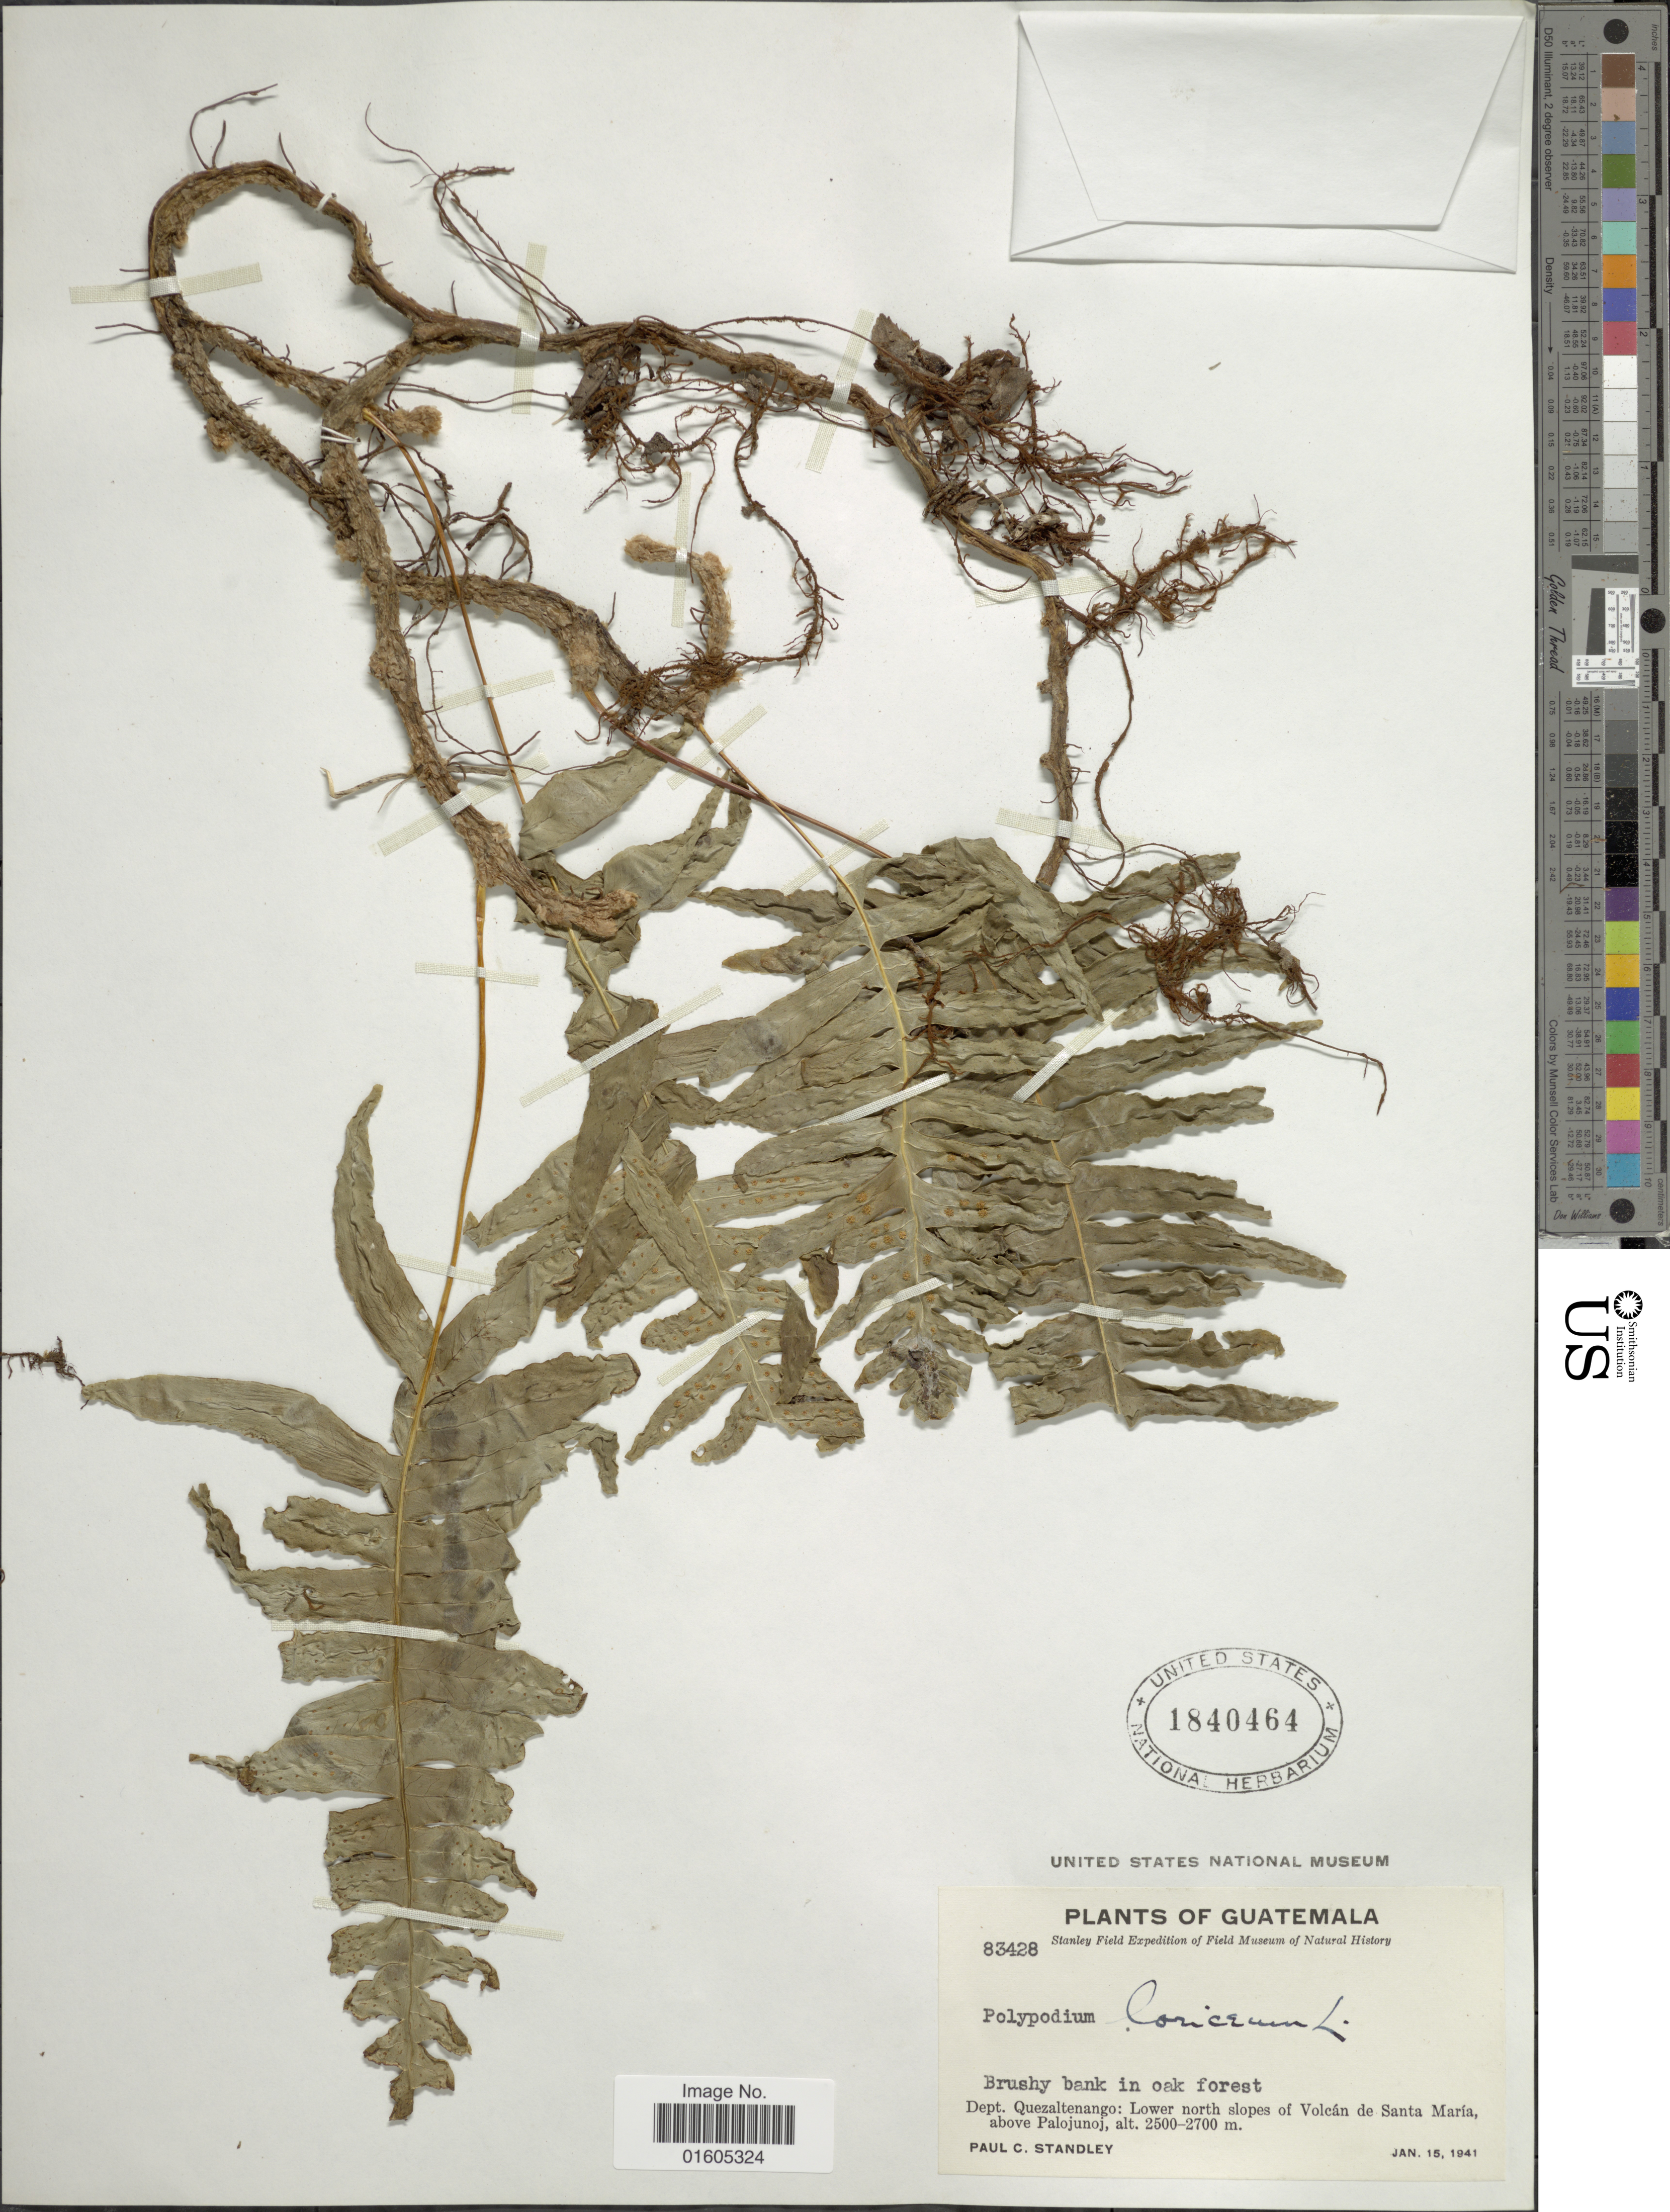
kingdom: Plantae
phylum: Tracheophyta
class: Polypodiopsida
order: Polypodiales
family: Polypodiaceae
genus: Serpocaulon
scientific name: Serpocaulon loriceum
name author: (L.) A.R. Sm.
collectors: P. C. Standley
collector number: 83428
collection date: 1941-01-15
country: Guatemala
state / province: Quetzaltenango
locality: Brushy bank in oak forest, Dept. Quezaltenango: Lower north slopes of Volcán de Santa María above Palojunoj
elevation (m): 2500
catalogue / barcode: US 1840464